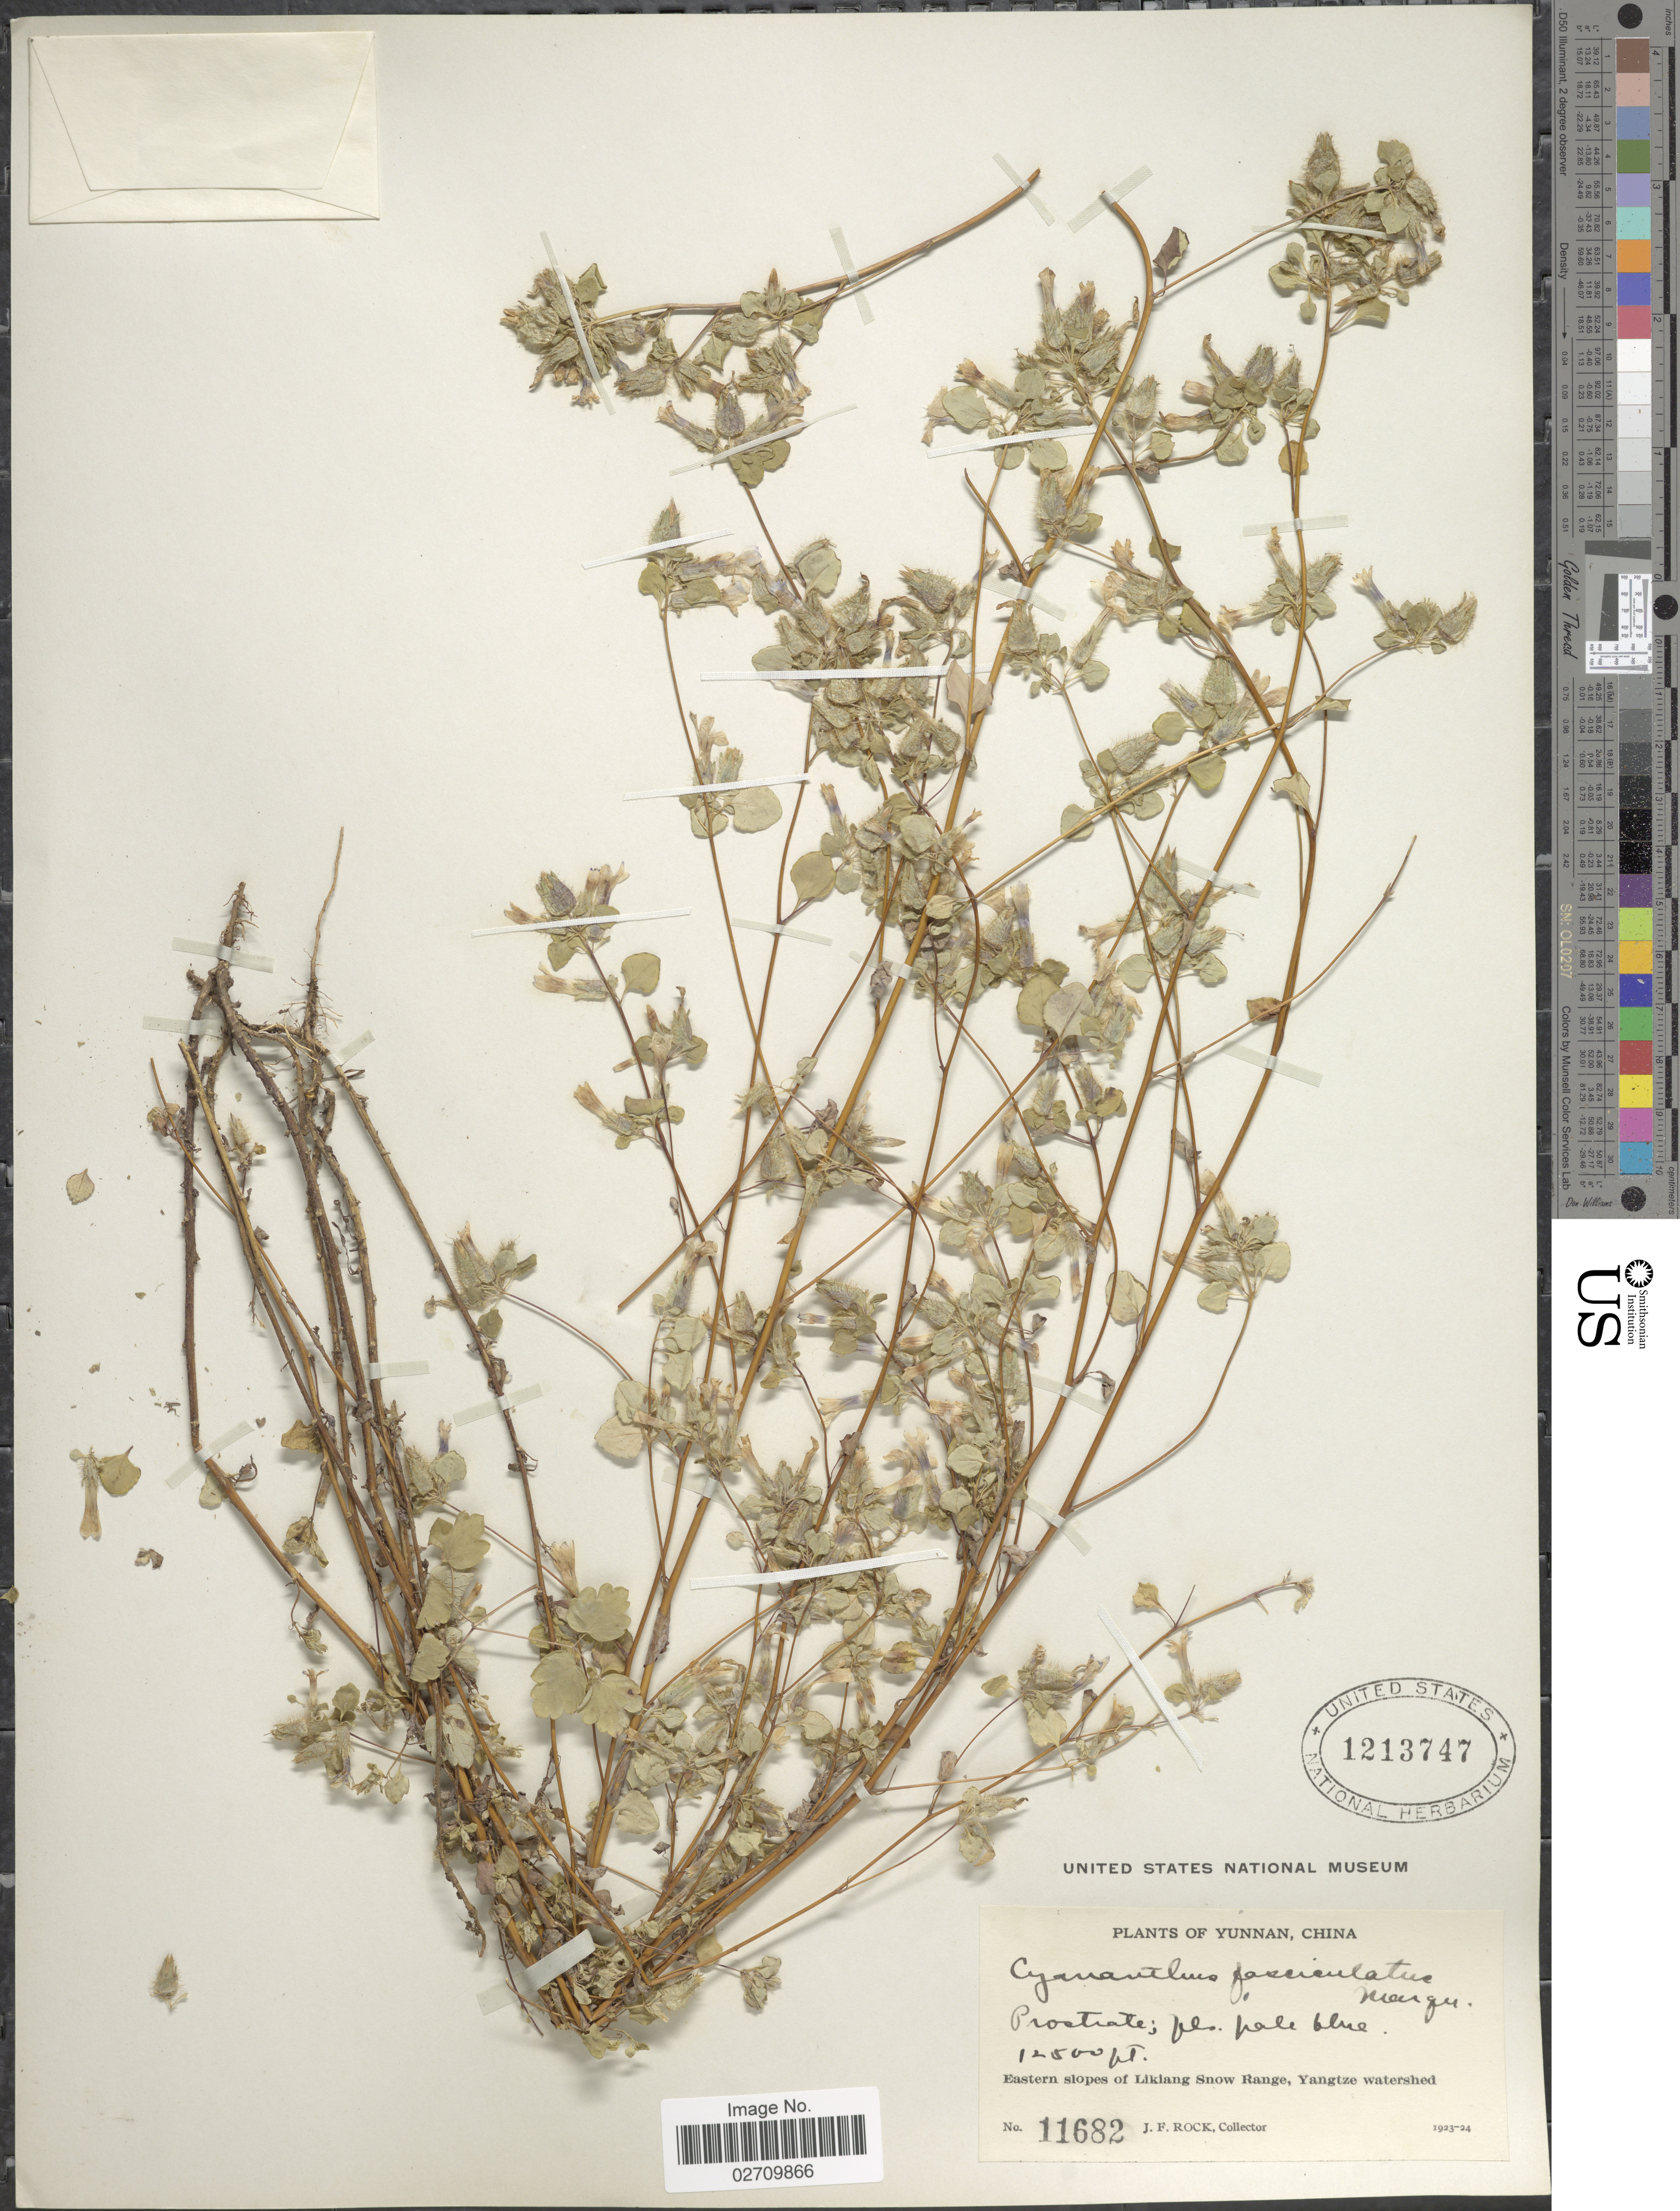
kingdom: Plantae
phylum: Tracheophyta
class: Magnoliopsida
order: Asterales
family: Campanulaceae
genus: Cyananthus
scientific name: Cyananthus fasciculatus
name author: C. Marquand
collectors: J. F. Rock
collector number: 11682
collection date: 1923/1924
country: China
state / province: Yunnan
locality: Eastern slope of Likiang Snow Range, Yangtze Watershed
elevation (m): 3810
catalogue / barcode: US 1213747